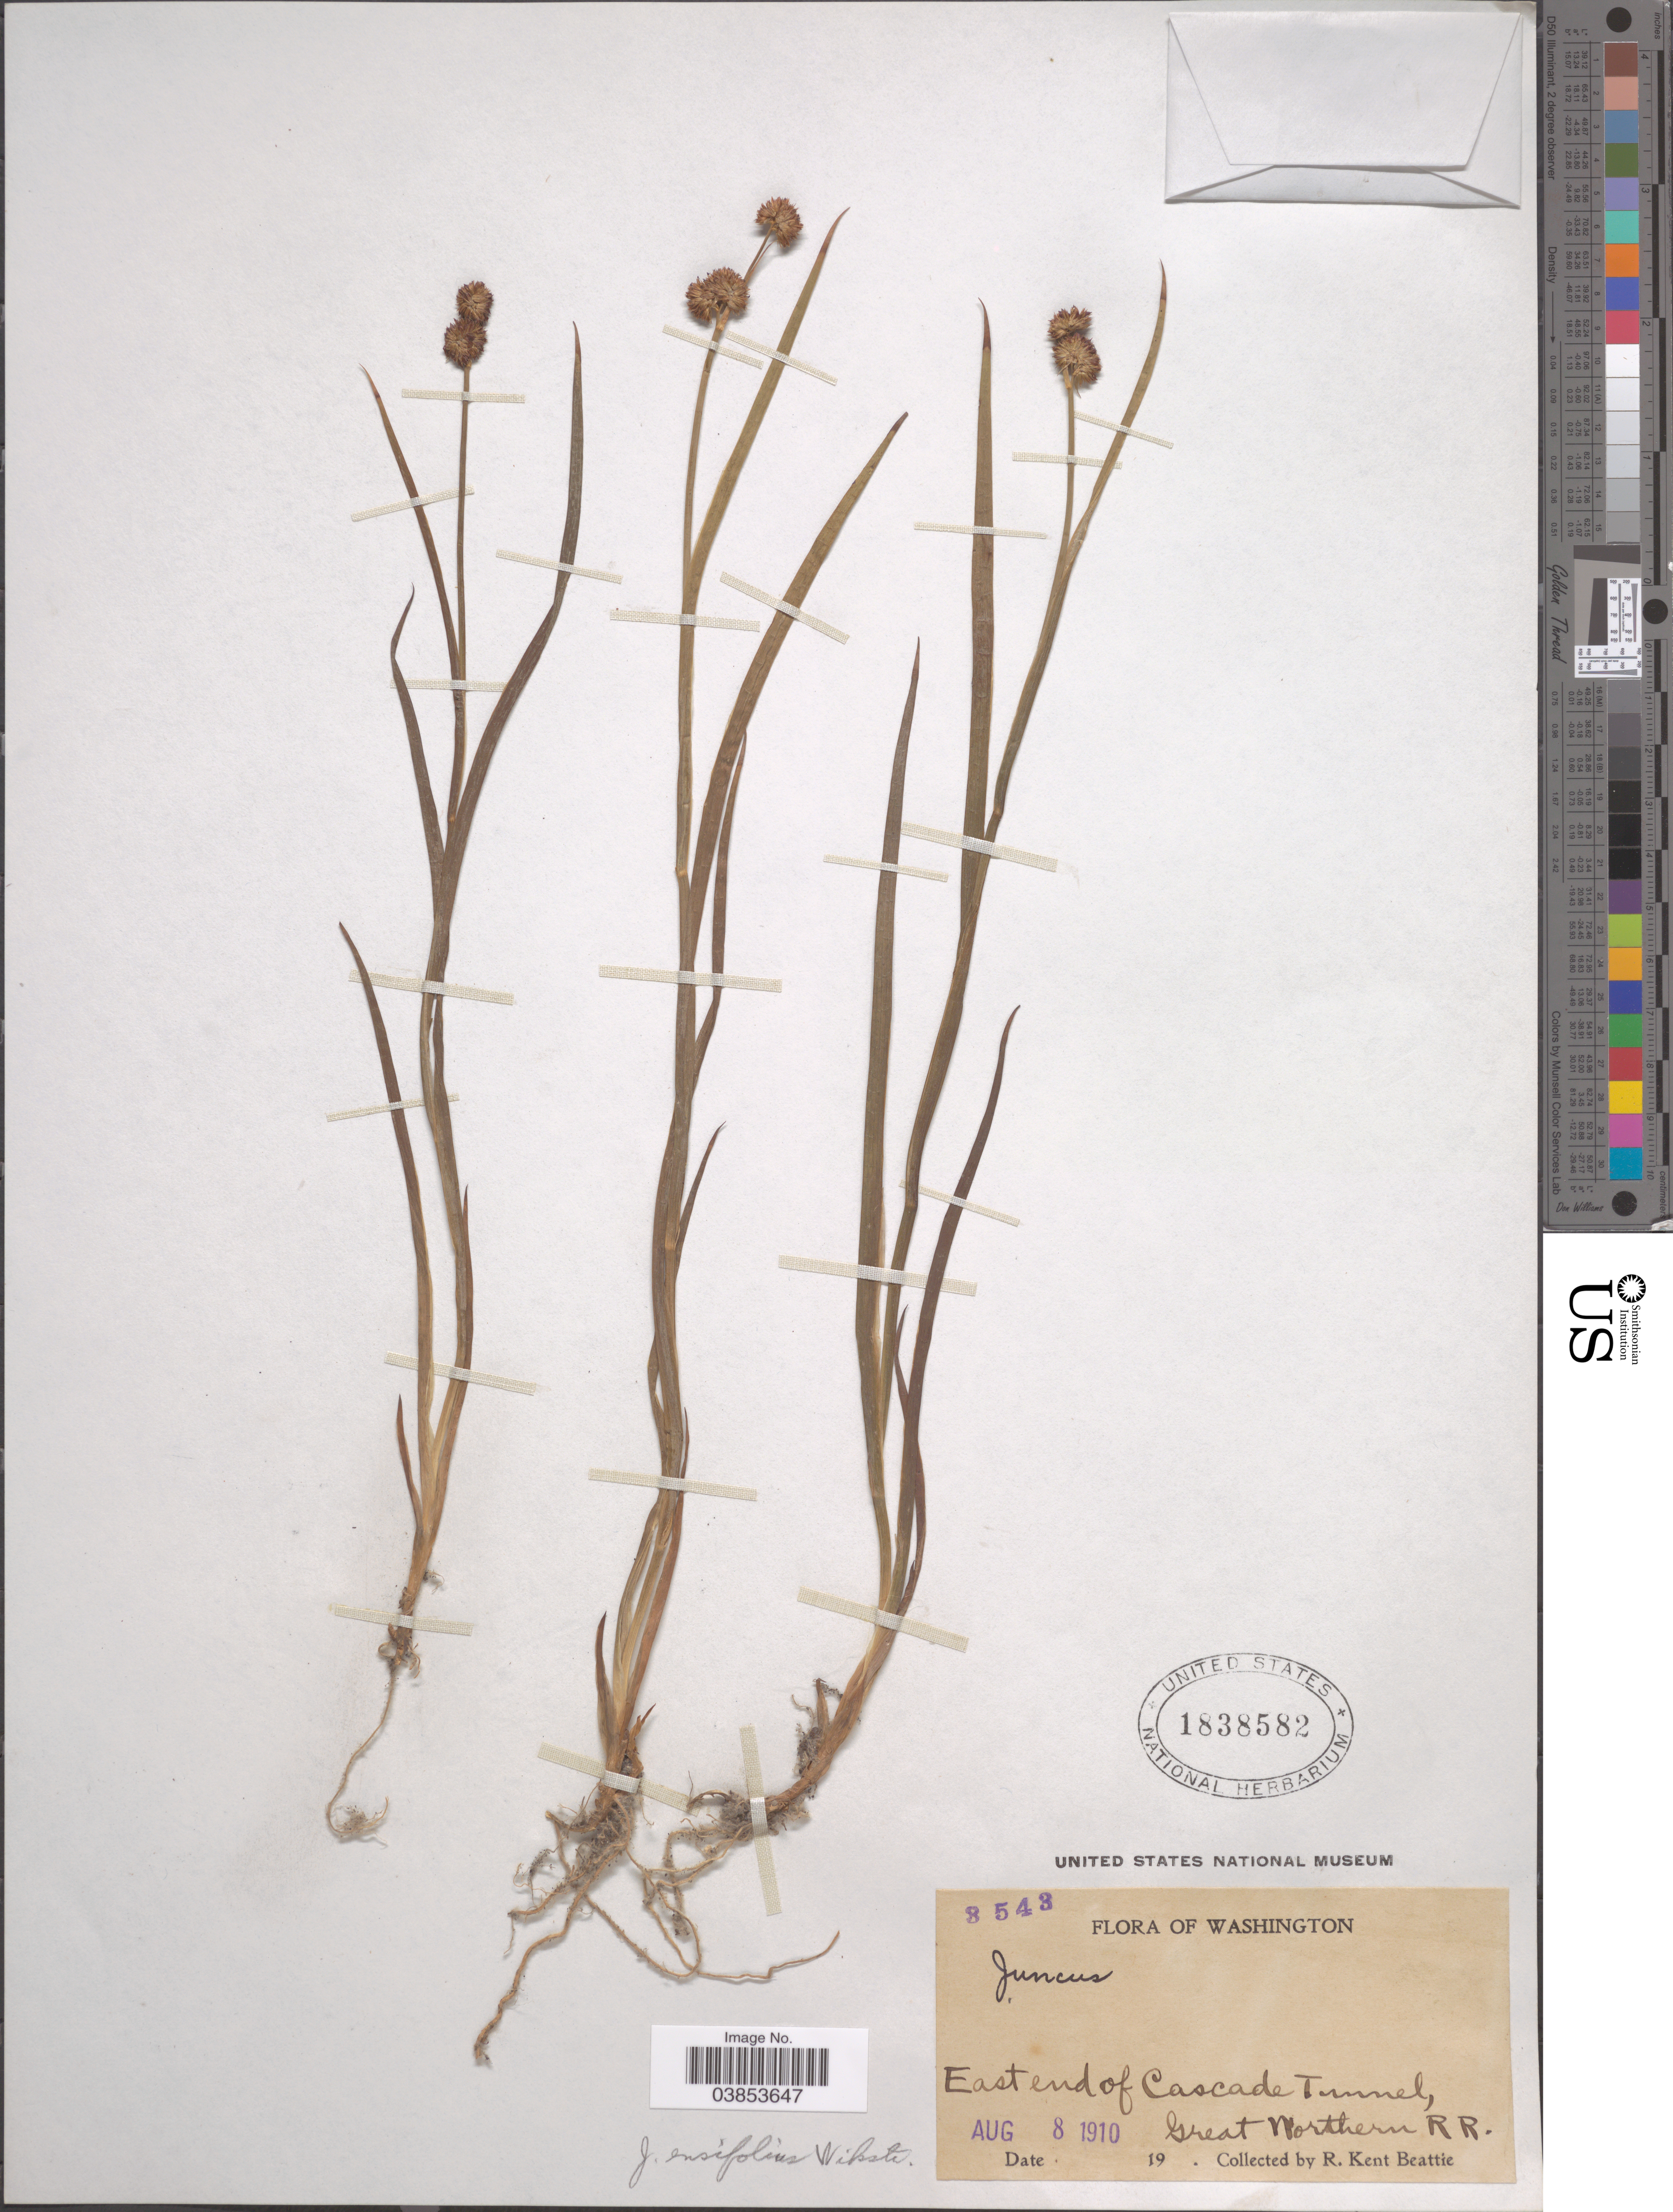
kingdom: Plantae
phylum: Tracheophyta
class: Liliopsida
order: Poales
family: Juncaceae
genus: Juncus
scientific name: Juncus ensifolius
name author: Wikstr.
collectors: R. K. Beattie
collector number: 8543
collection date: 1910-08-08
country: United States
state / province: Washington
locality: East end of Cascade Tunnel, Great Northern RR.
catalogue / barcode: US 1838582